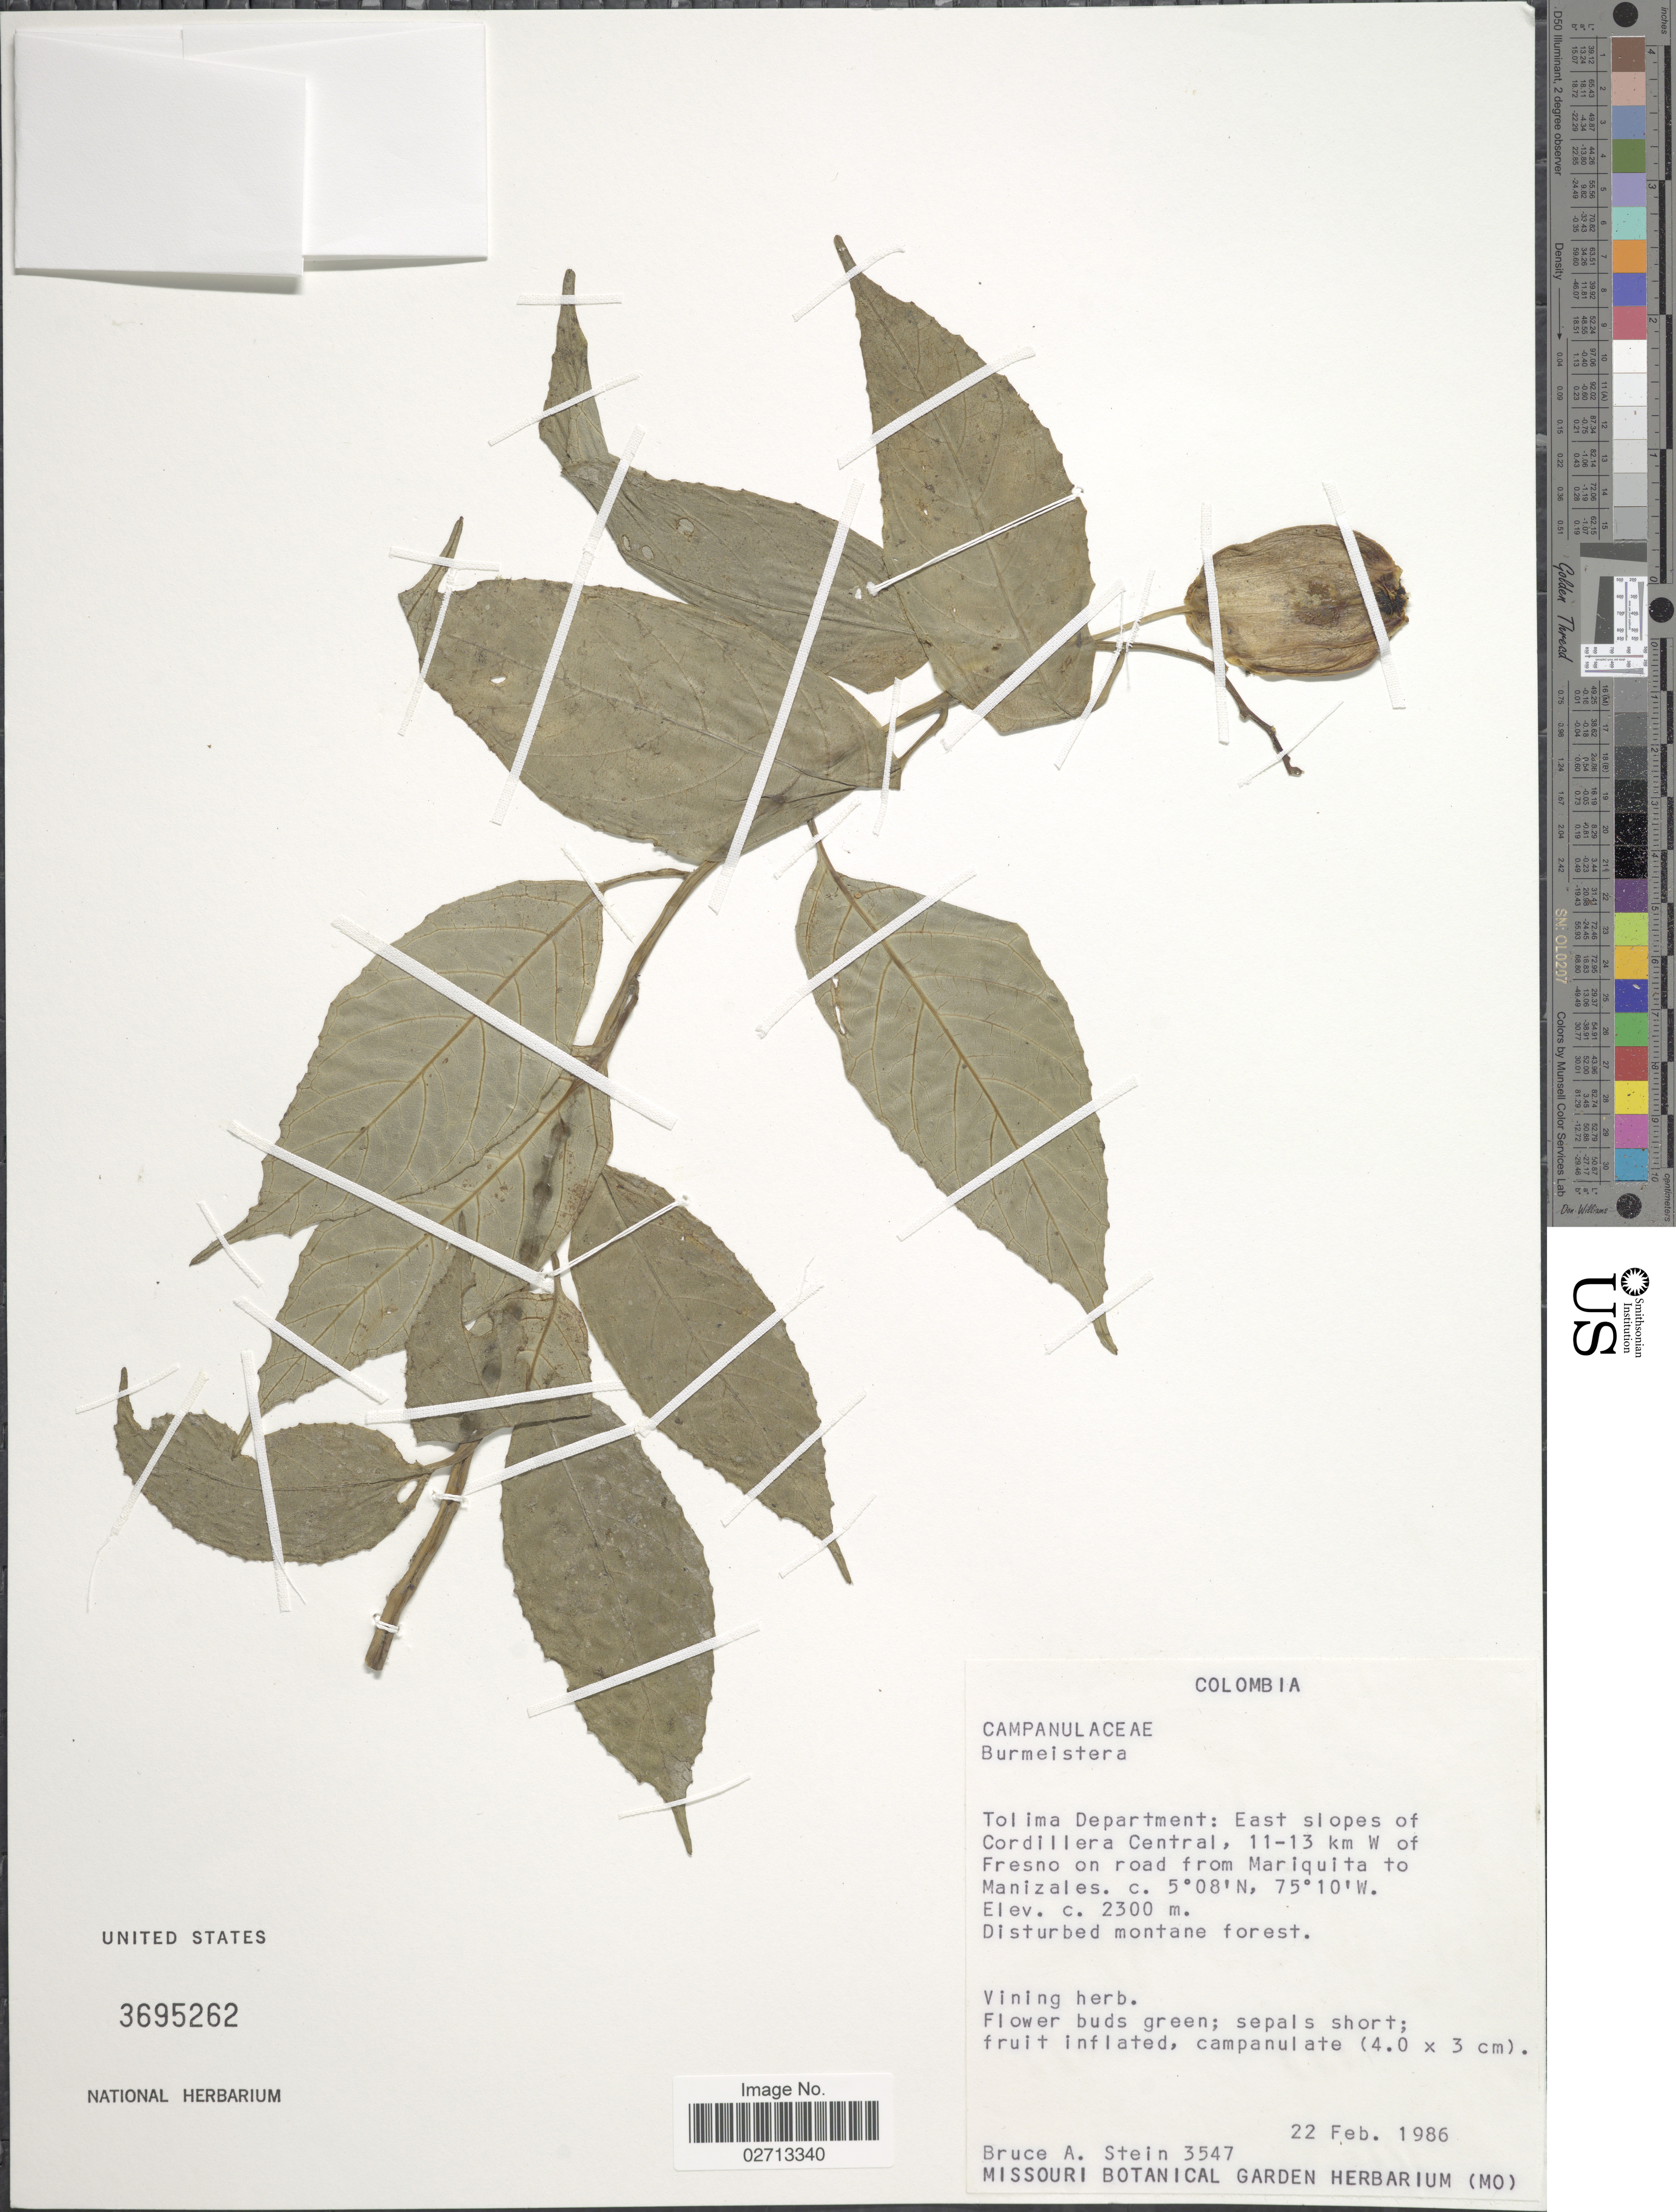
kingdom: Plantae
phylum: Tracheophyta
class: Magnoliopsida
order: Asterales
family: Campanulaceae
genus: Burmeistera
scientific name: Burmeistera sp.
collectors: B. A. Stein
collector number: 3547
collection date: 1986-02-22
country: Colombia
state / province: Tolima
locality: Tolima Department: East slopes of Cordillera Central, 11-13 km W of Fresno on road from Mariquita to Manizales.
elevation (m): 2300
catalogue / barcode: US 3695262